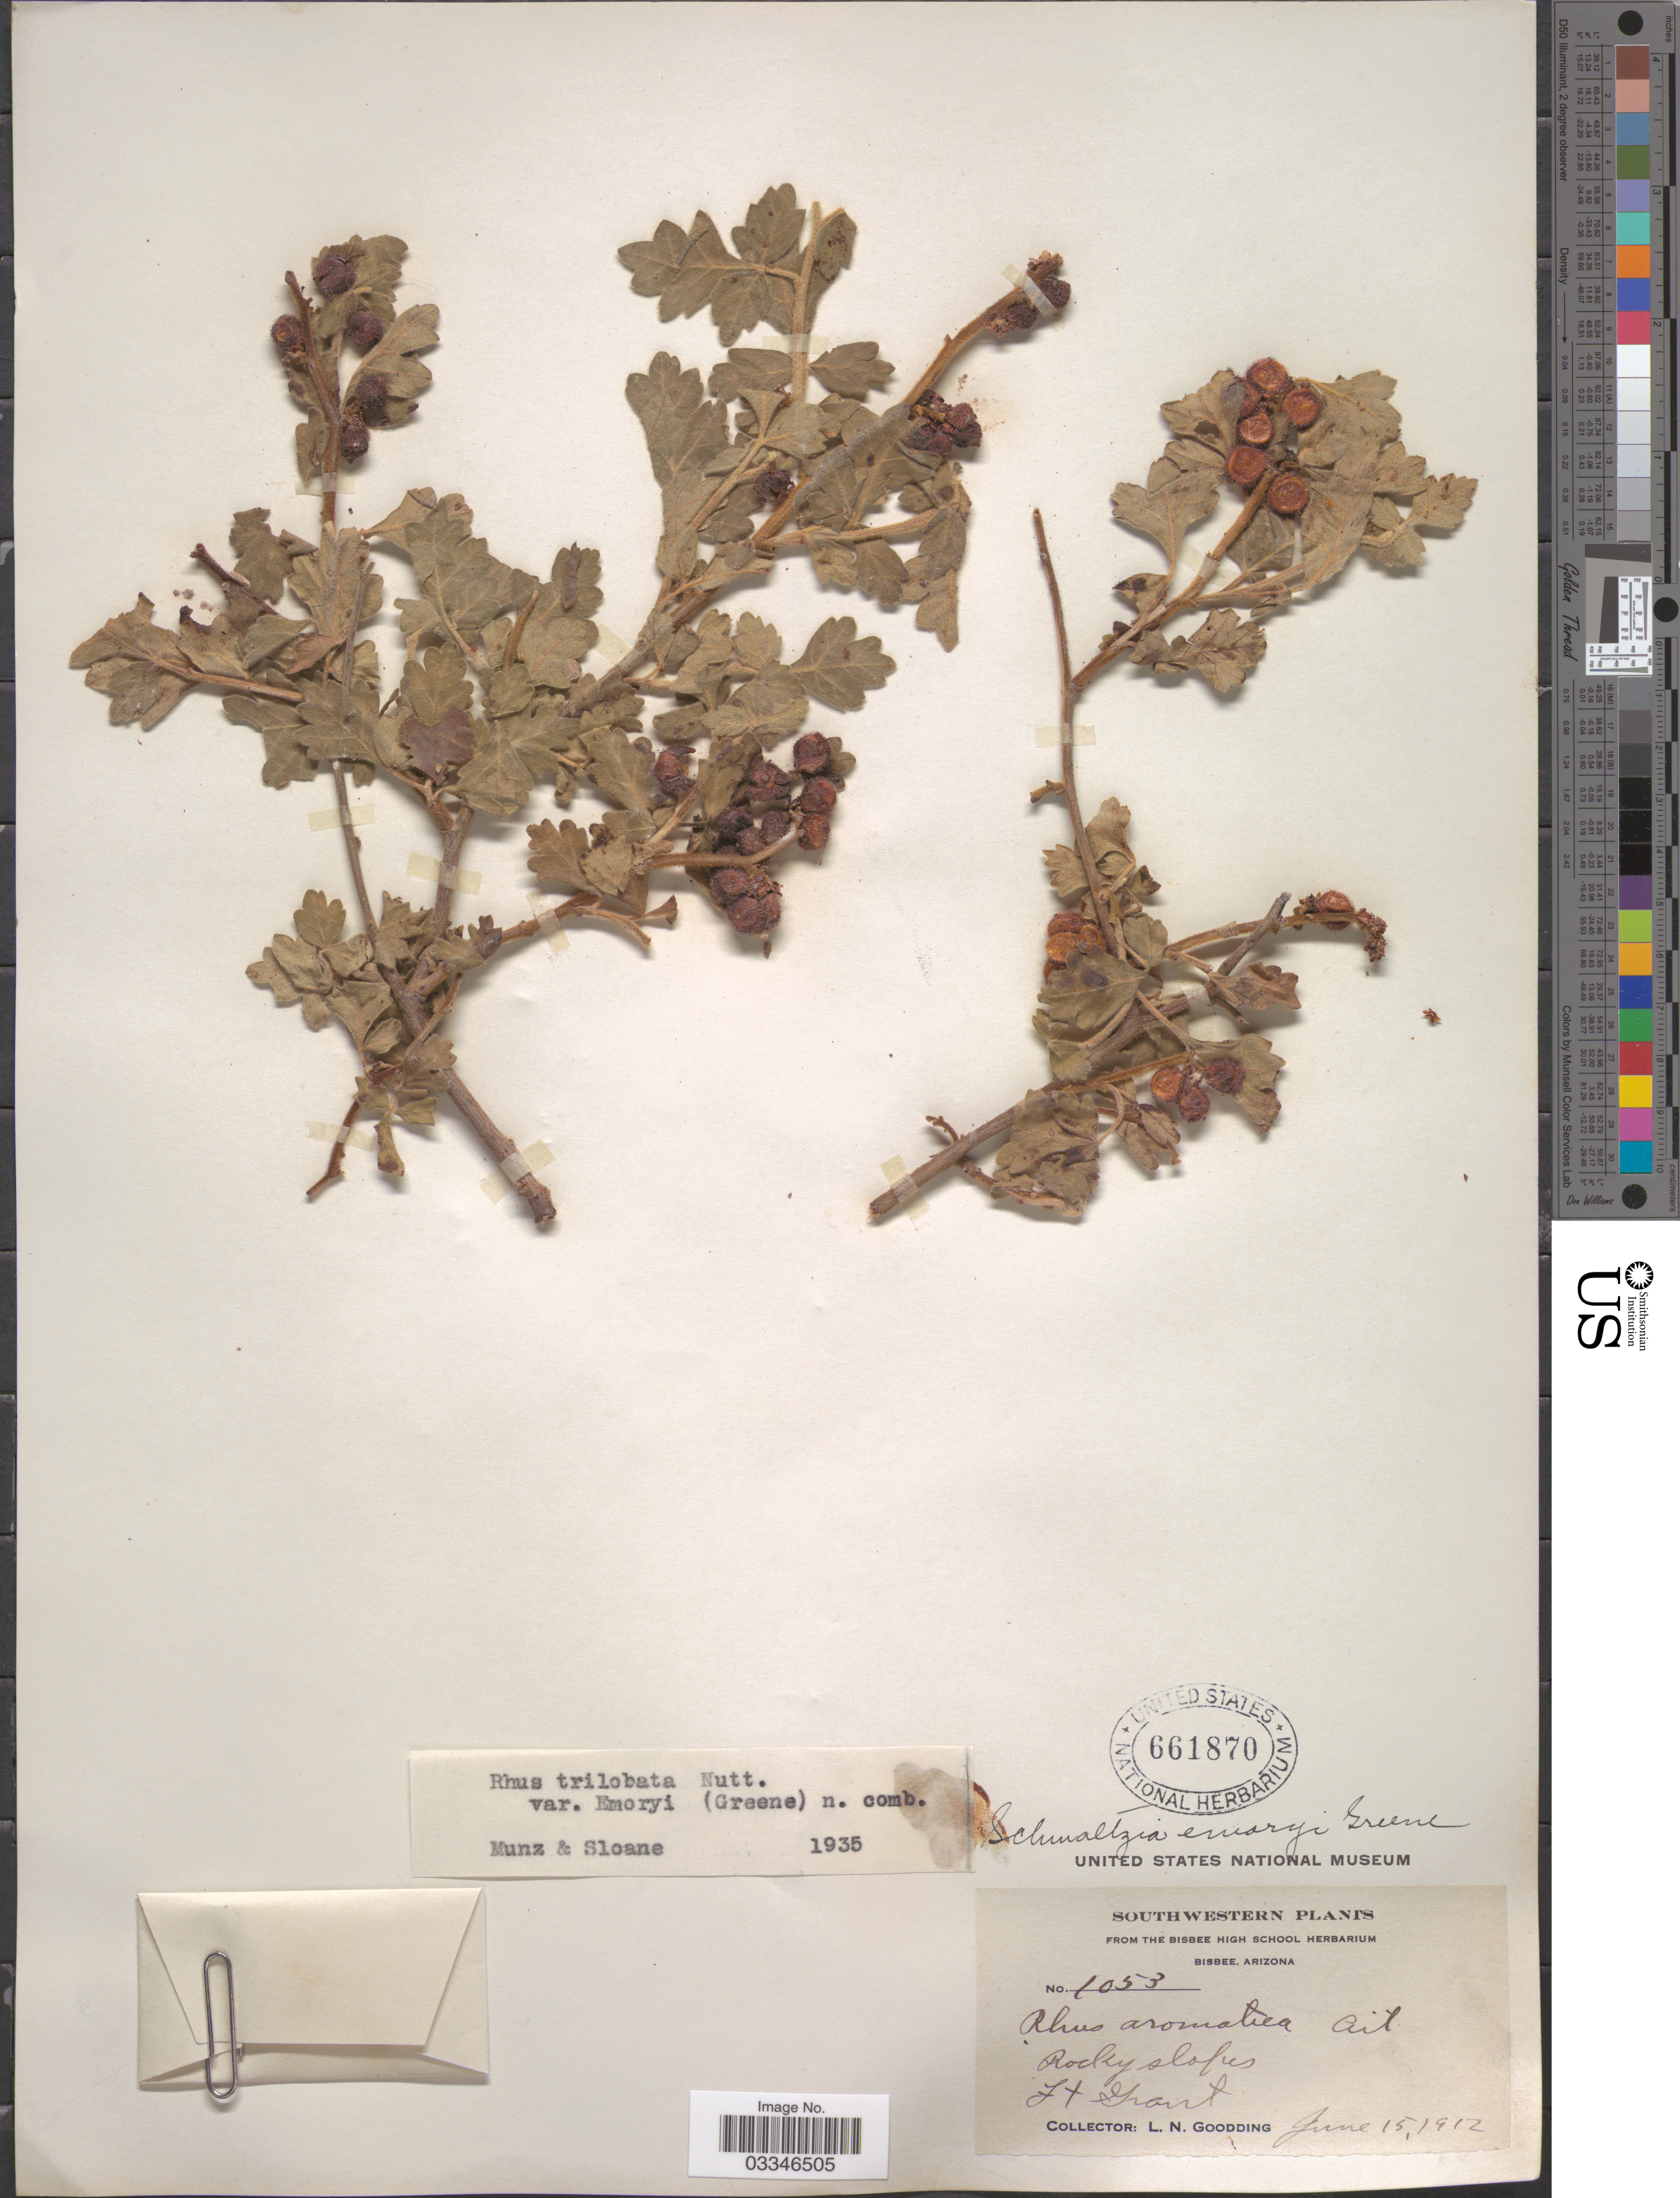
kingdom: Plantae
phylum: Tracheophyta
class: Magnoliopsida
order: Sapindales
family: Anacardiaceae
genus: Rhus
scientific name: Rhus trilobata var. pilosissima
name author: Engl.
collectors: L. N. Goodding & -. Grant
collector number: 1053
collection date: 1912-06-15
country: United States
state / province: Arizona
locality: Southwestern.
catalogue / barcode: US 661870